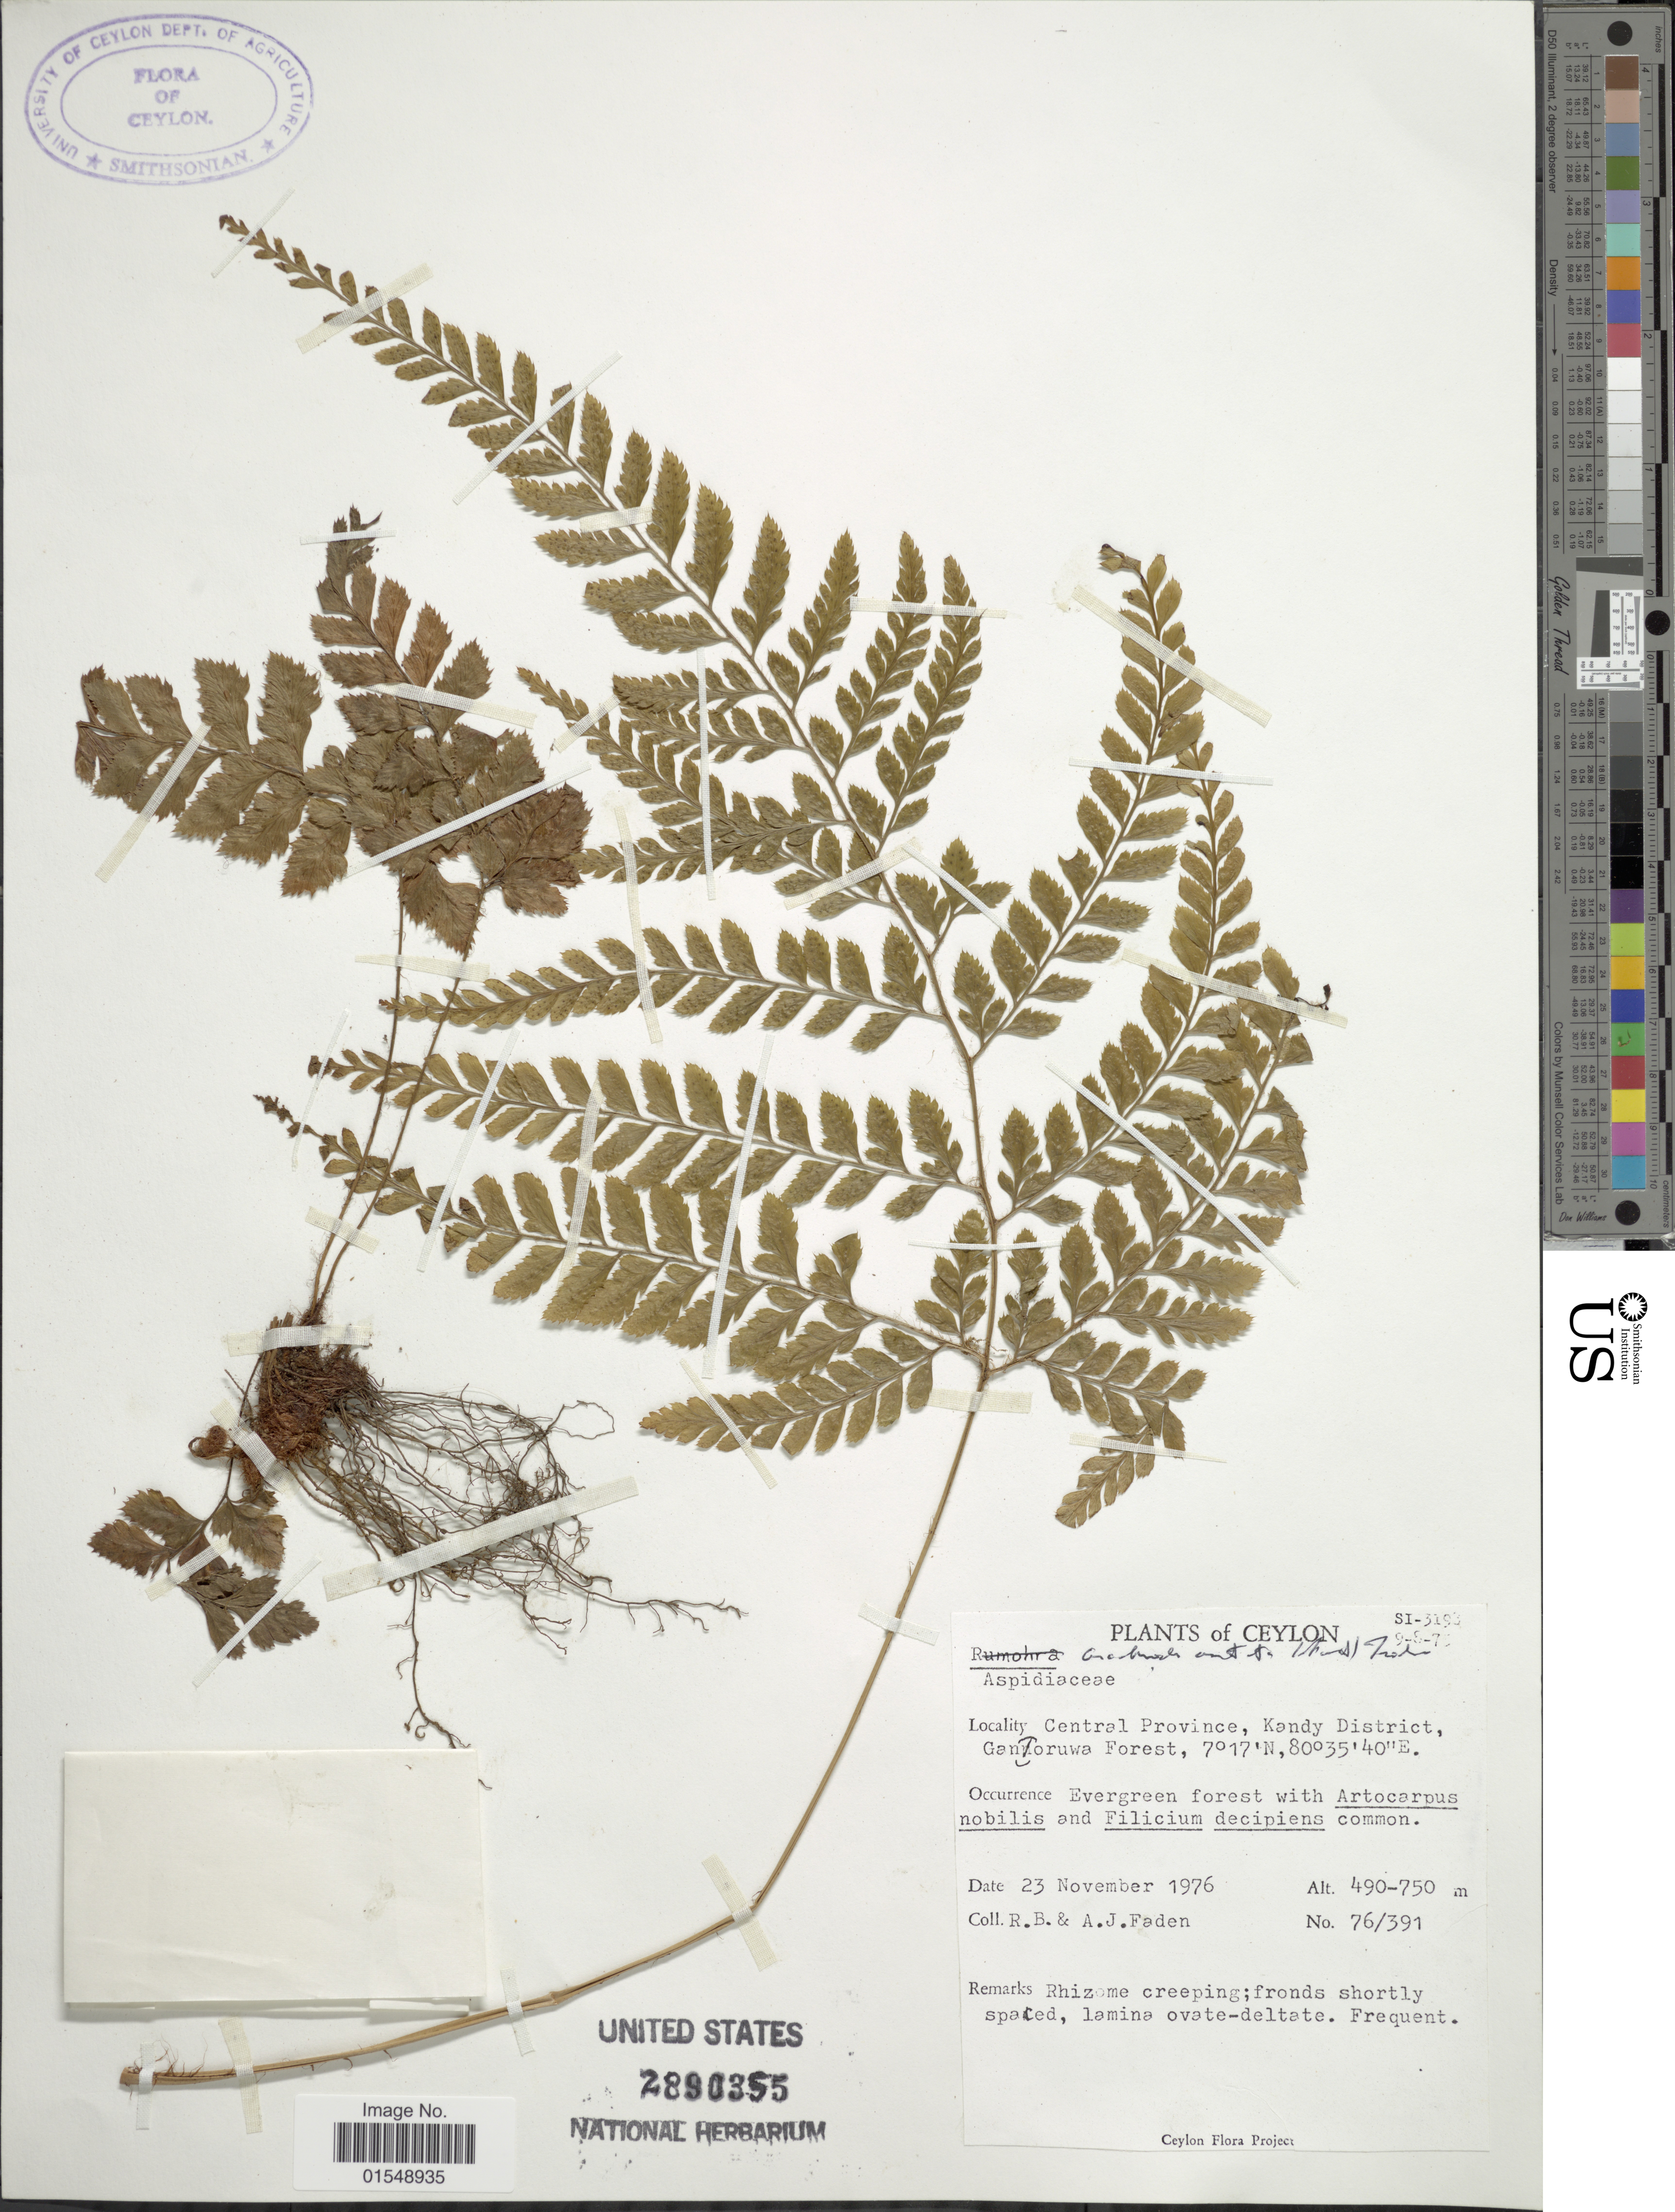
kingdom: Plantae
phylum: Tracheophyta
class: Polypodiopsida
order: Polypodiales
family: Dryopteridaceae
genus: Arachniodes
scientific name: Arachniodes aristata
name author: (G. Forst.) Tindale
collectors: R. B. Faden & A. J. Faden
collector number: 76/391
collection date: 1976-11-23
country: Sri Lanka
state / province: Central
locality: Ceylon, Central Province, Kandy District, GanIruwa Forest [interpreted]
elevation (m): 490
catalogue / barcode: US 2890355